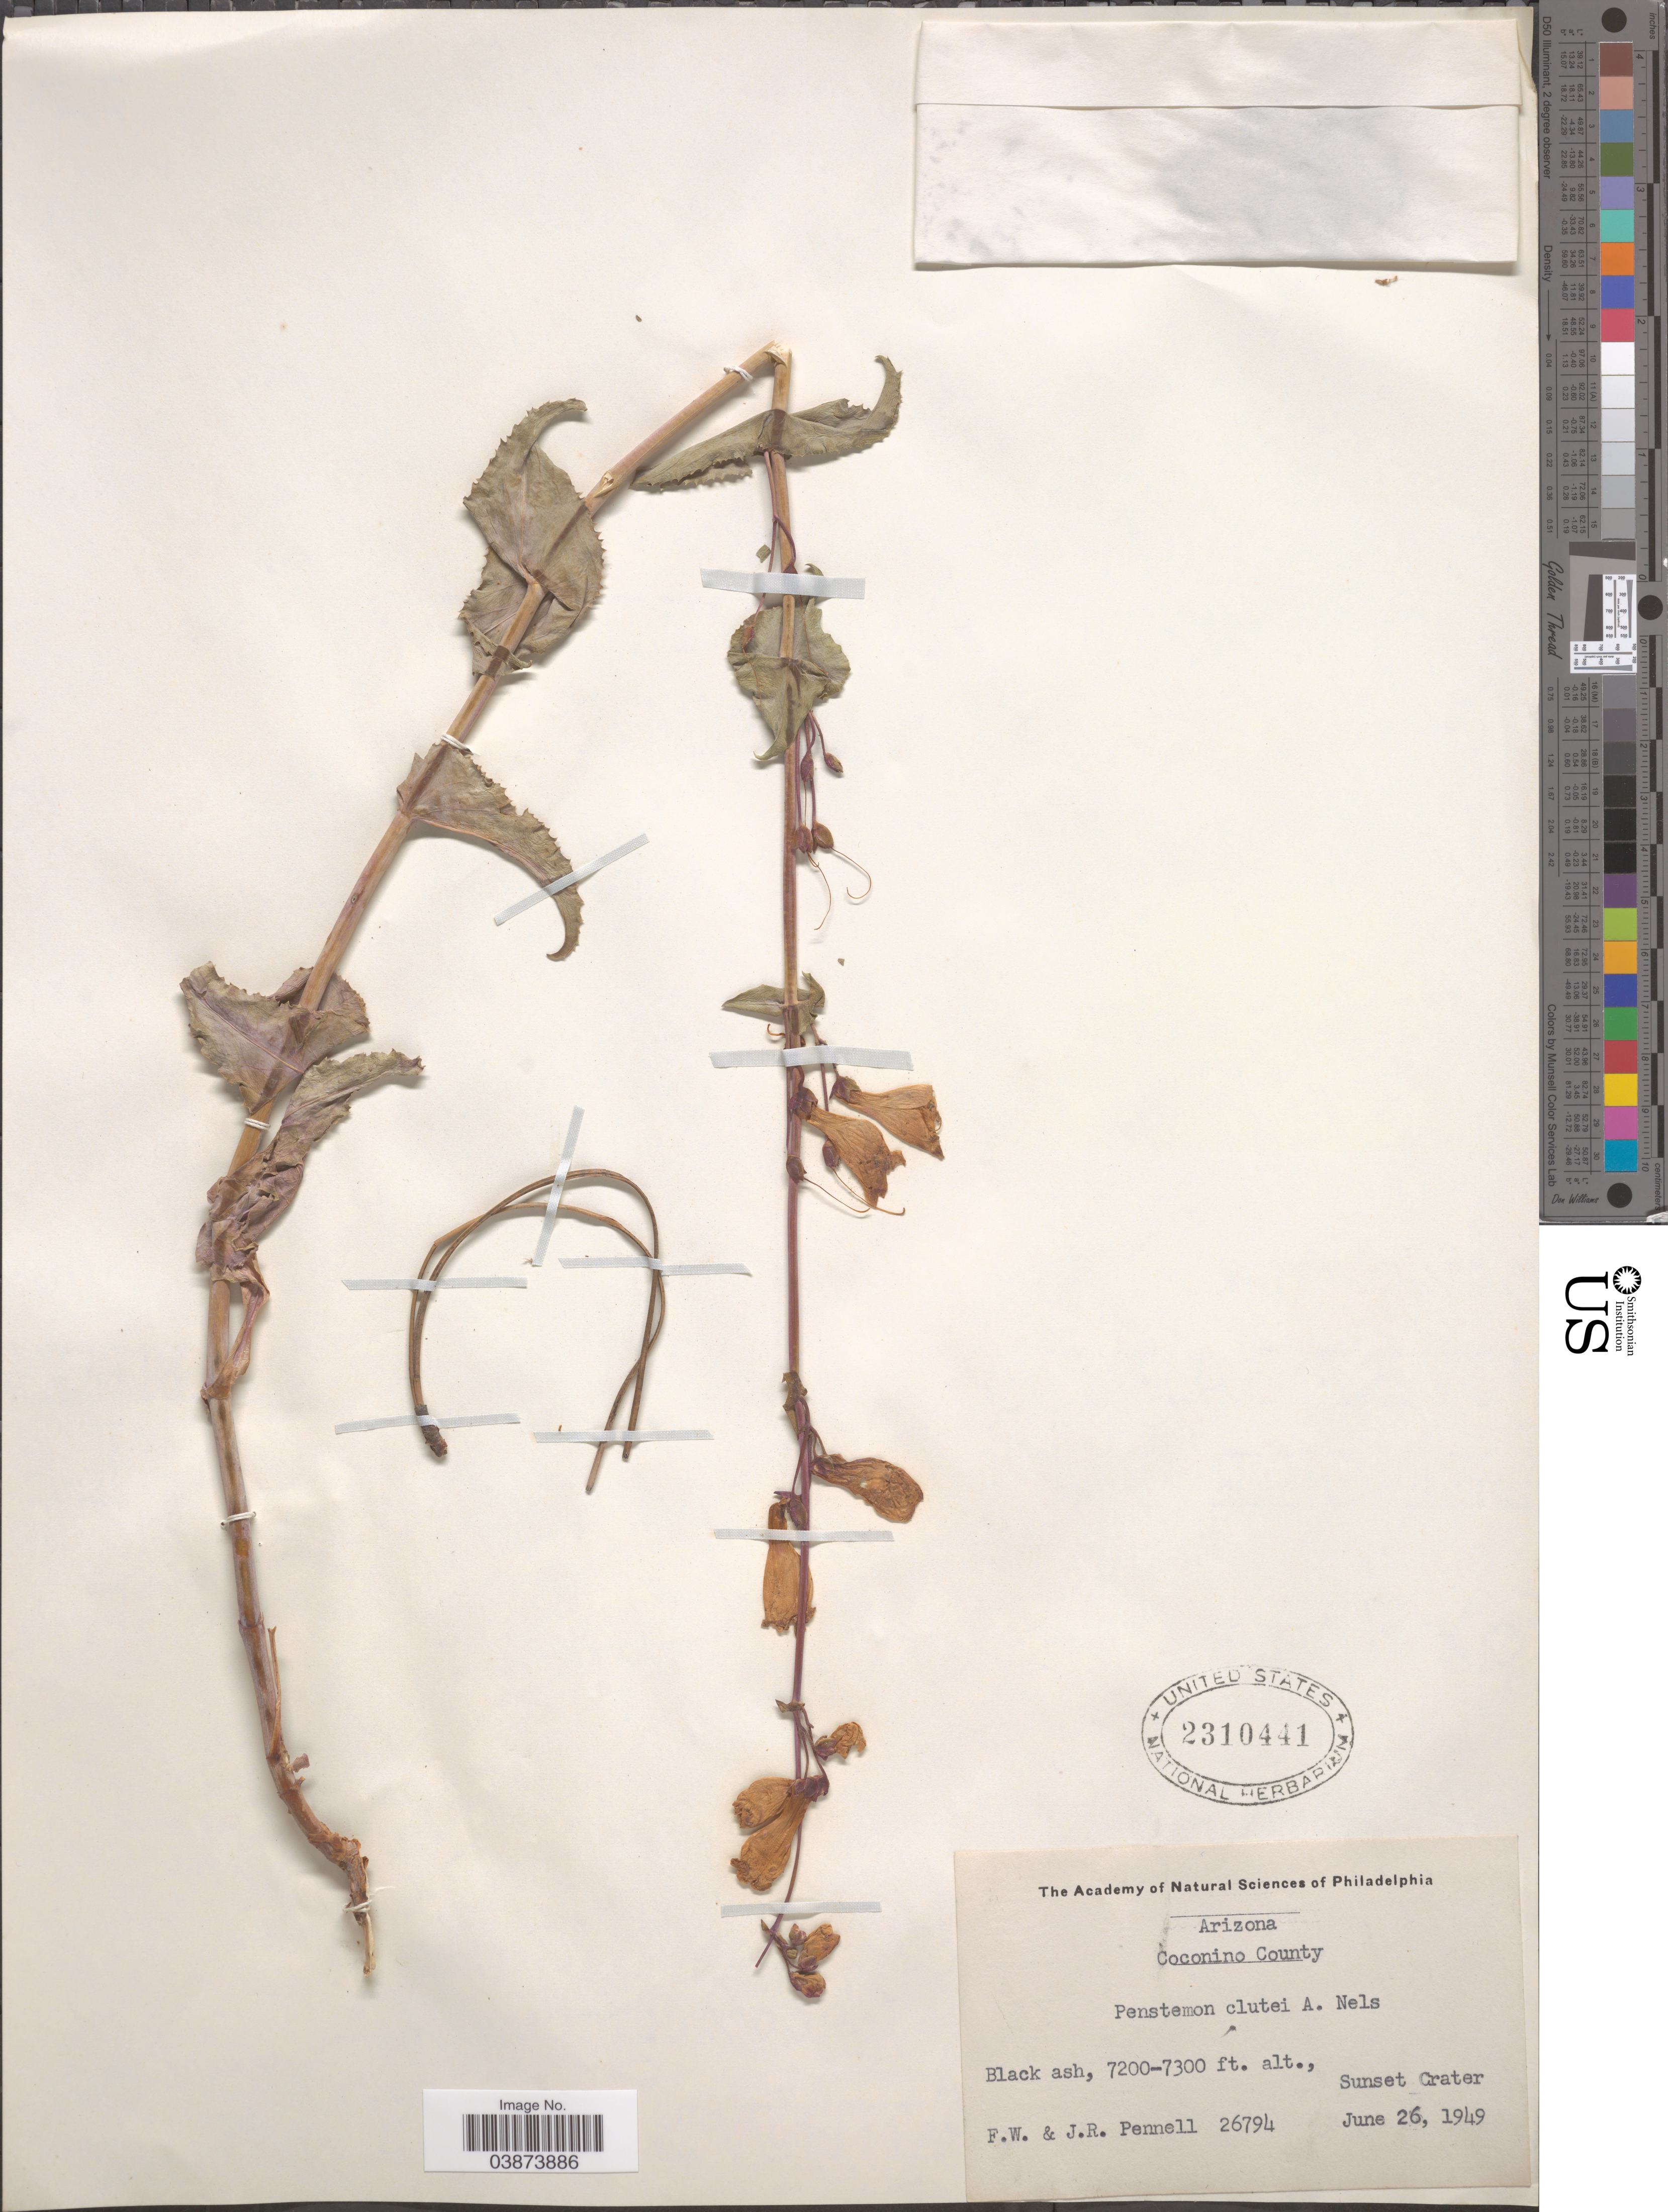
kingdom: Plantae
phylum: Tracheophyta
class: Magnoliopsida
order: Lamiales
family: Plantaginaceae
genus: Penstemon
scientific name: Penstemon clutei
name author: A. Nelson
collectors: F. W. Pennell & J. Pennell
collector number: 26794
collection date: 1949-06-26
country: United States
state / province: Arizona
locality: Coconino County. Sunset Crater.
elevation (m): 2195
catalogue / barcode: US 2310441